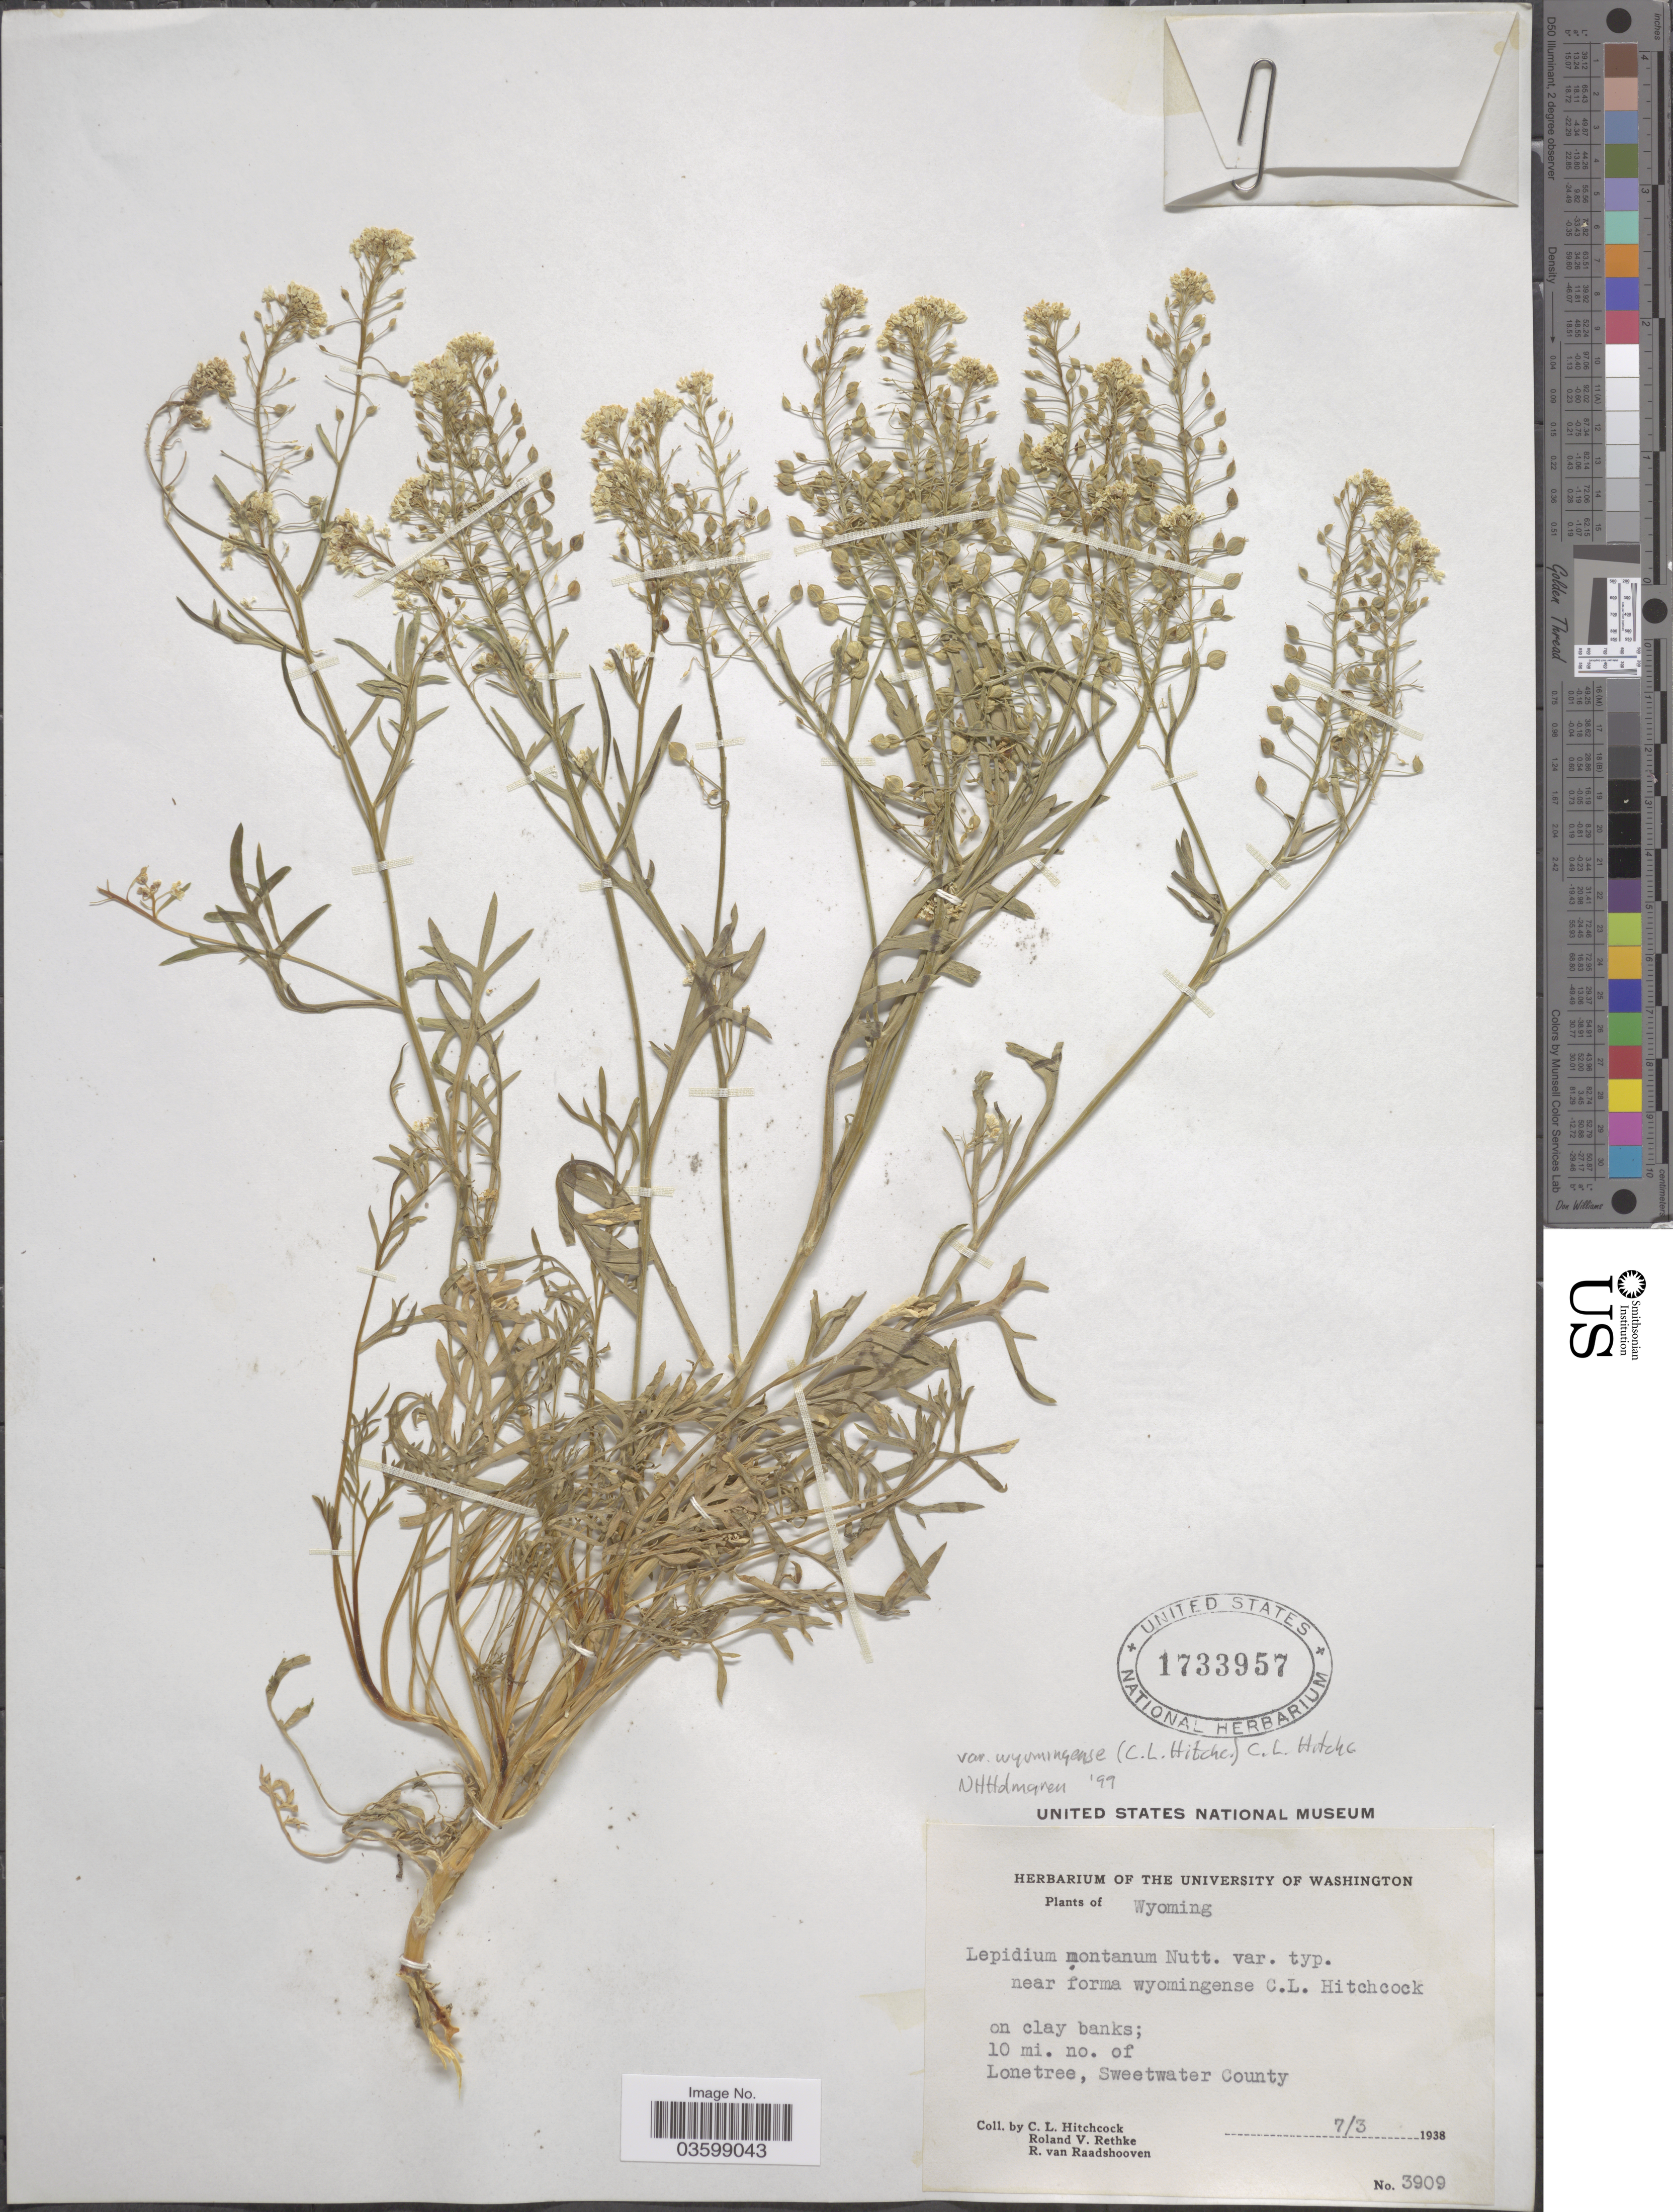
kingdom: Plantae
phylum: Tracheophyta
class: Magnoliopsida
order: Brassicales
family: Brassicaceae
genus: Lepidium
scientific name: Lepidium montanum f. wyomingense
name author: C.L. Hitchc.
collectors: C. L. Hitchcock, R. Rethke & R. Raadshooven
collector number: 3909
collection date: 1938-07-03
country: United States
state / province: Wyoming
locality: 10 mi. no. of Lonetree, Sweetwater County.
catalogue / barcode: US 1733957